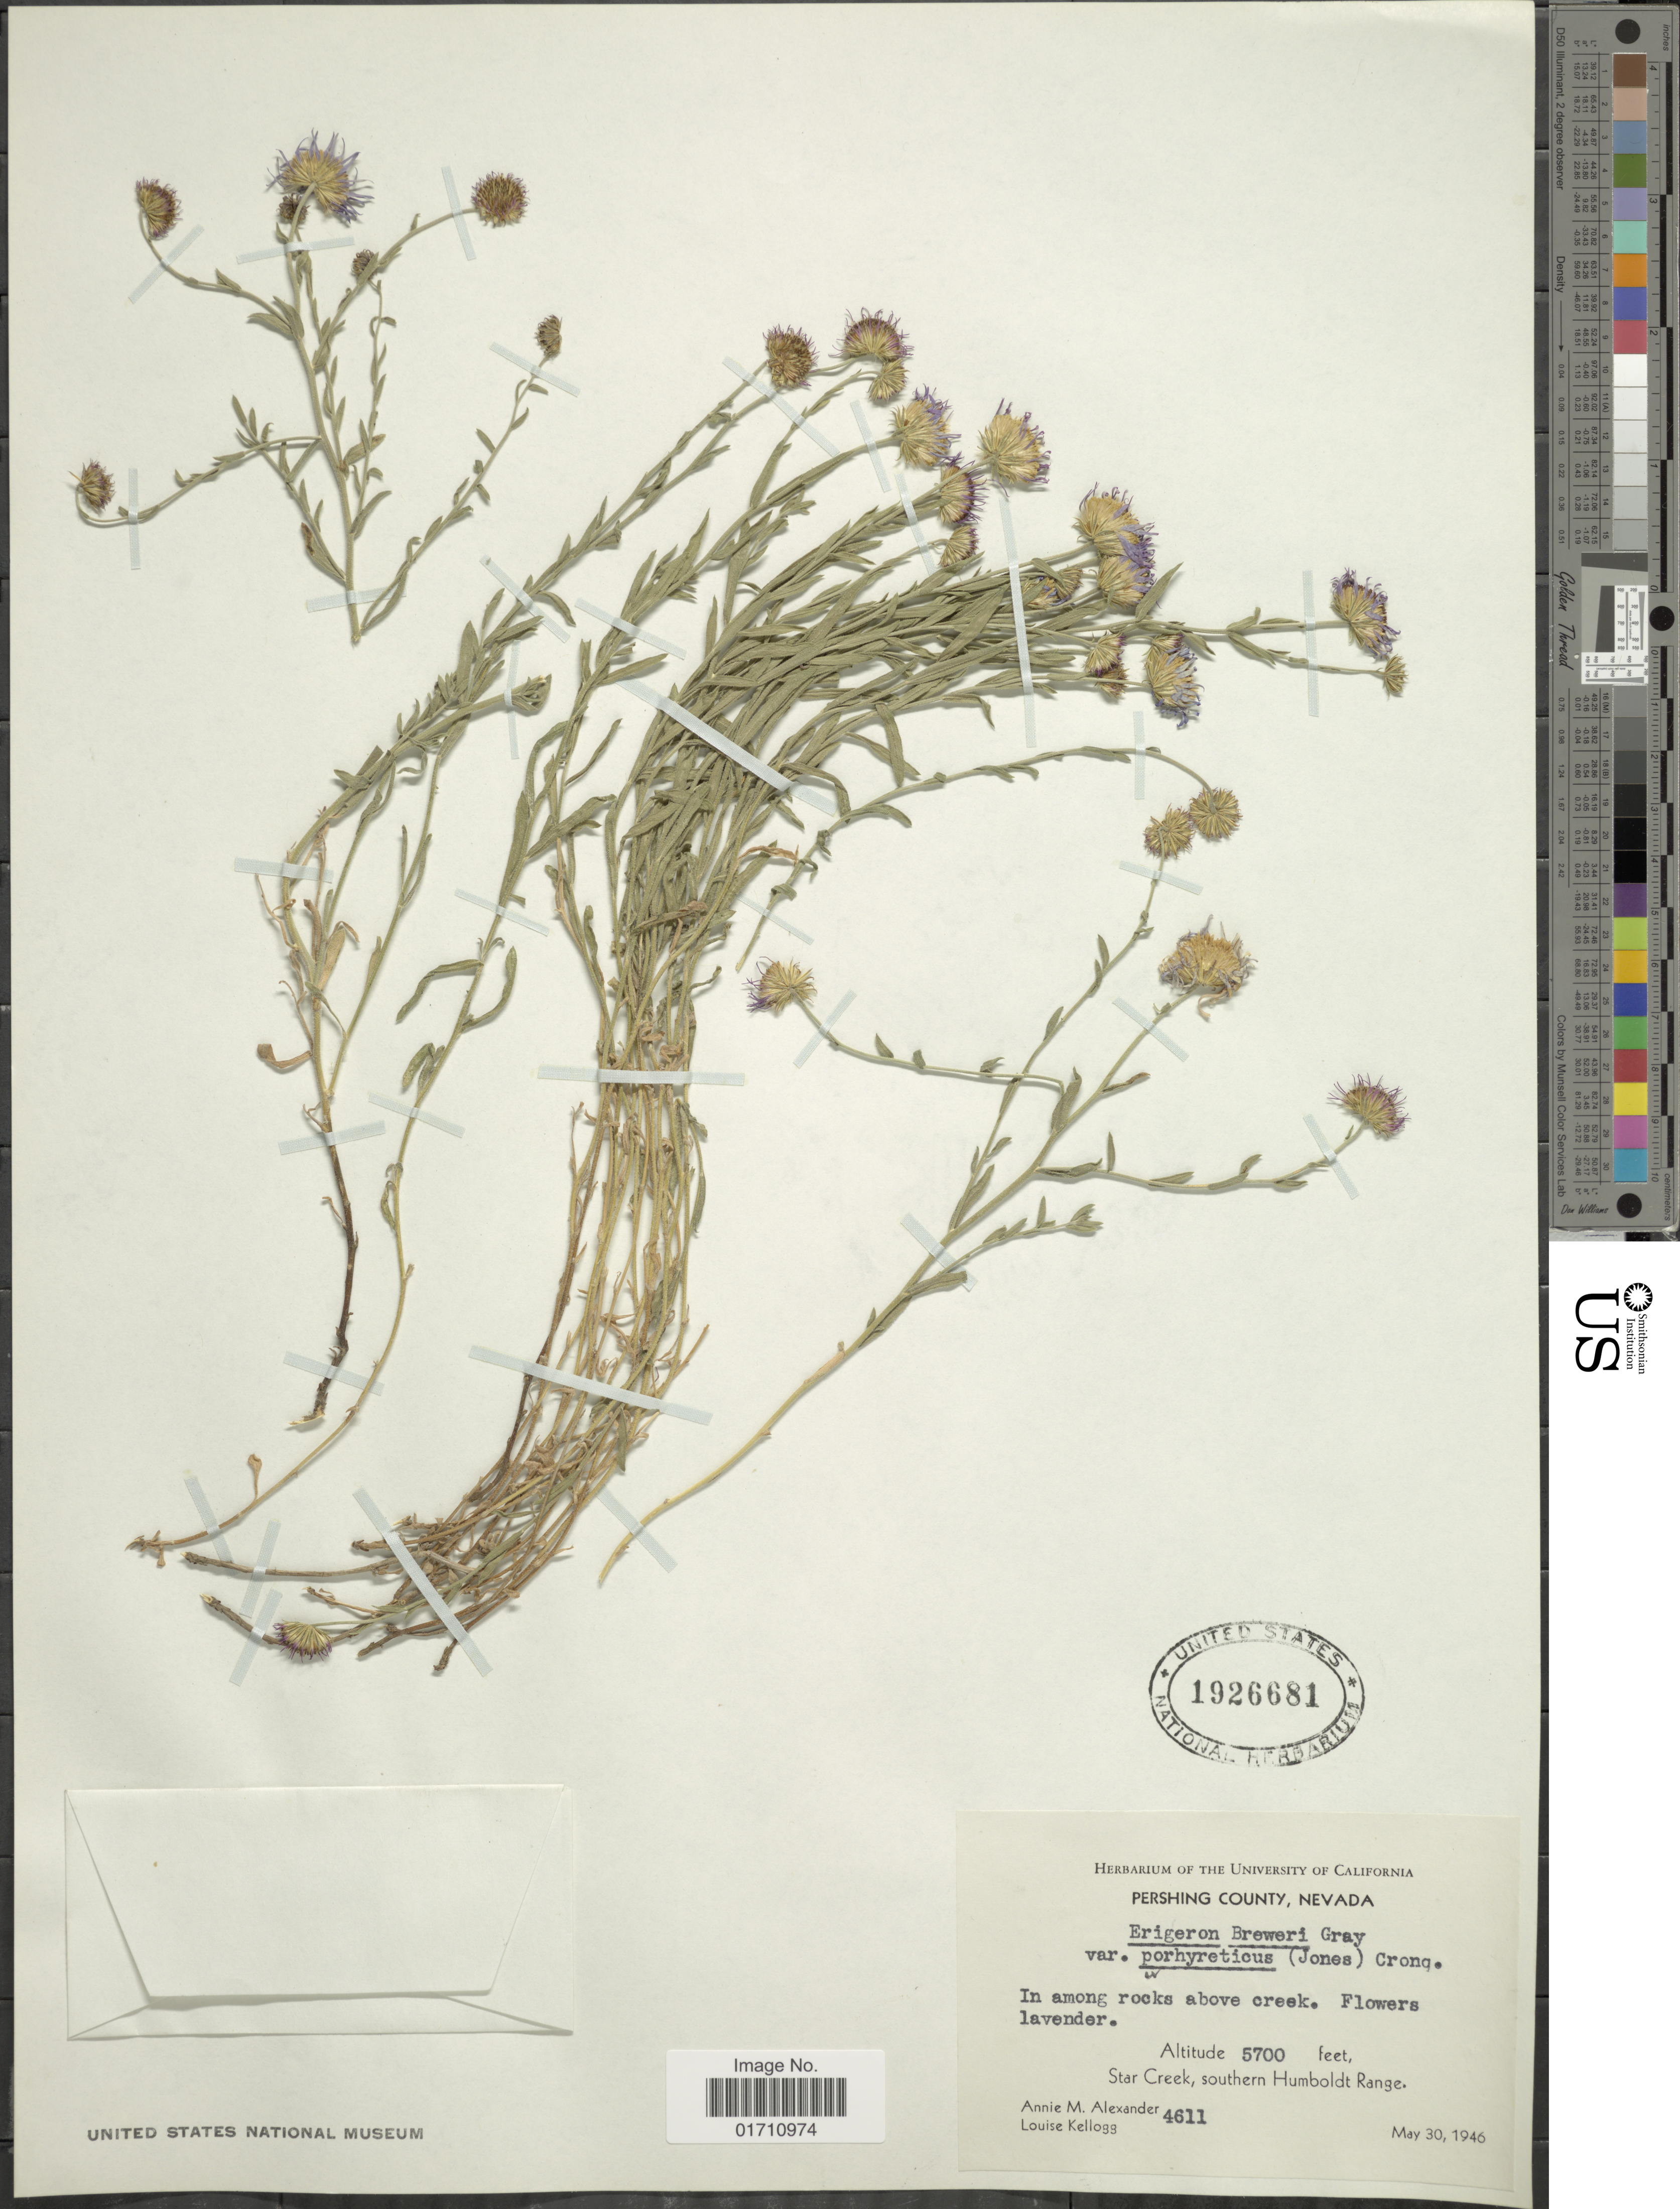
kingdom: Plantae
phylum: Tracheophyta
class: Magnoliopsida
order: Asterales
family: Asteraceae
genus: Erigeron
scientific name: Erigeron breweri var. porphyreticus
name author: (M.E. Jones) Cronq.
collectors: A. M. Alexander & L. Kellogg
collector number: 4611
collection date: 1946-05-30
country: United States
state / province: Nevada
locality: Pershing County, In among rock above creek. Star Creek, southern Humboldt Range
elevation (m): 1737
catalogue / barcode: US 1926681